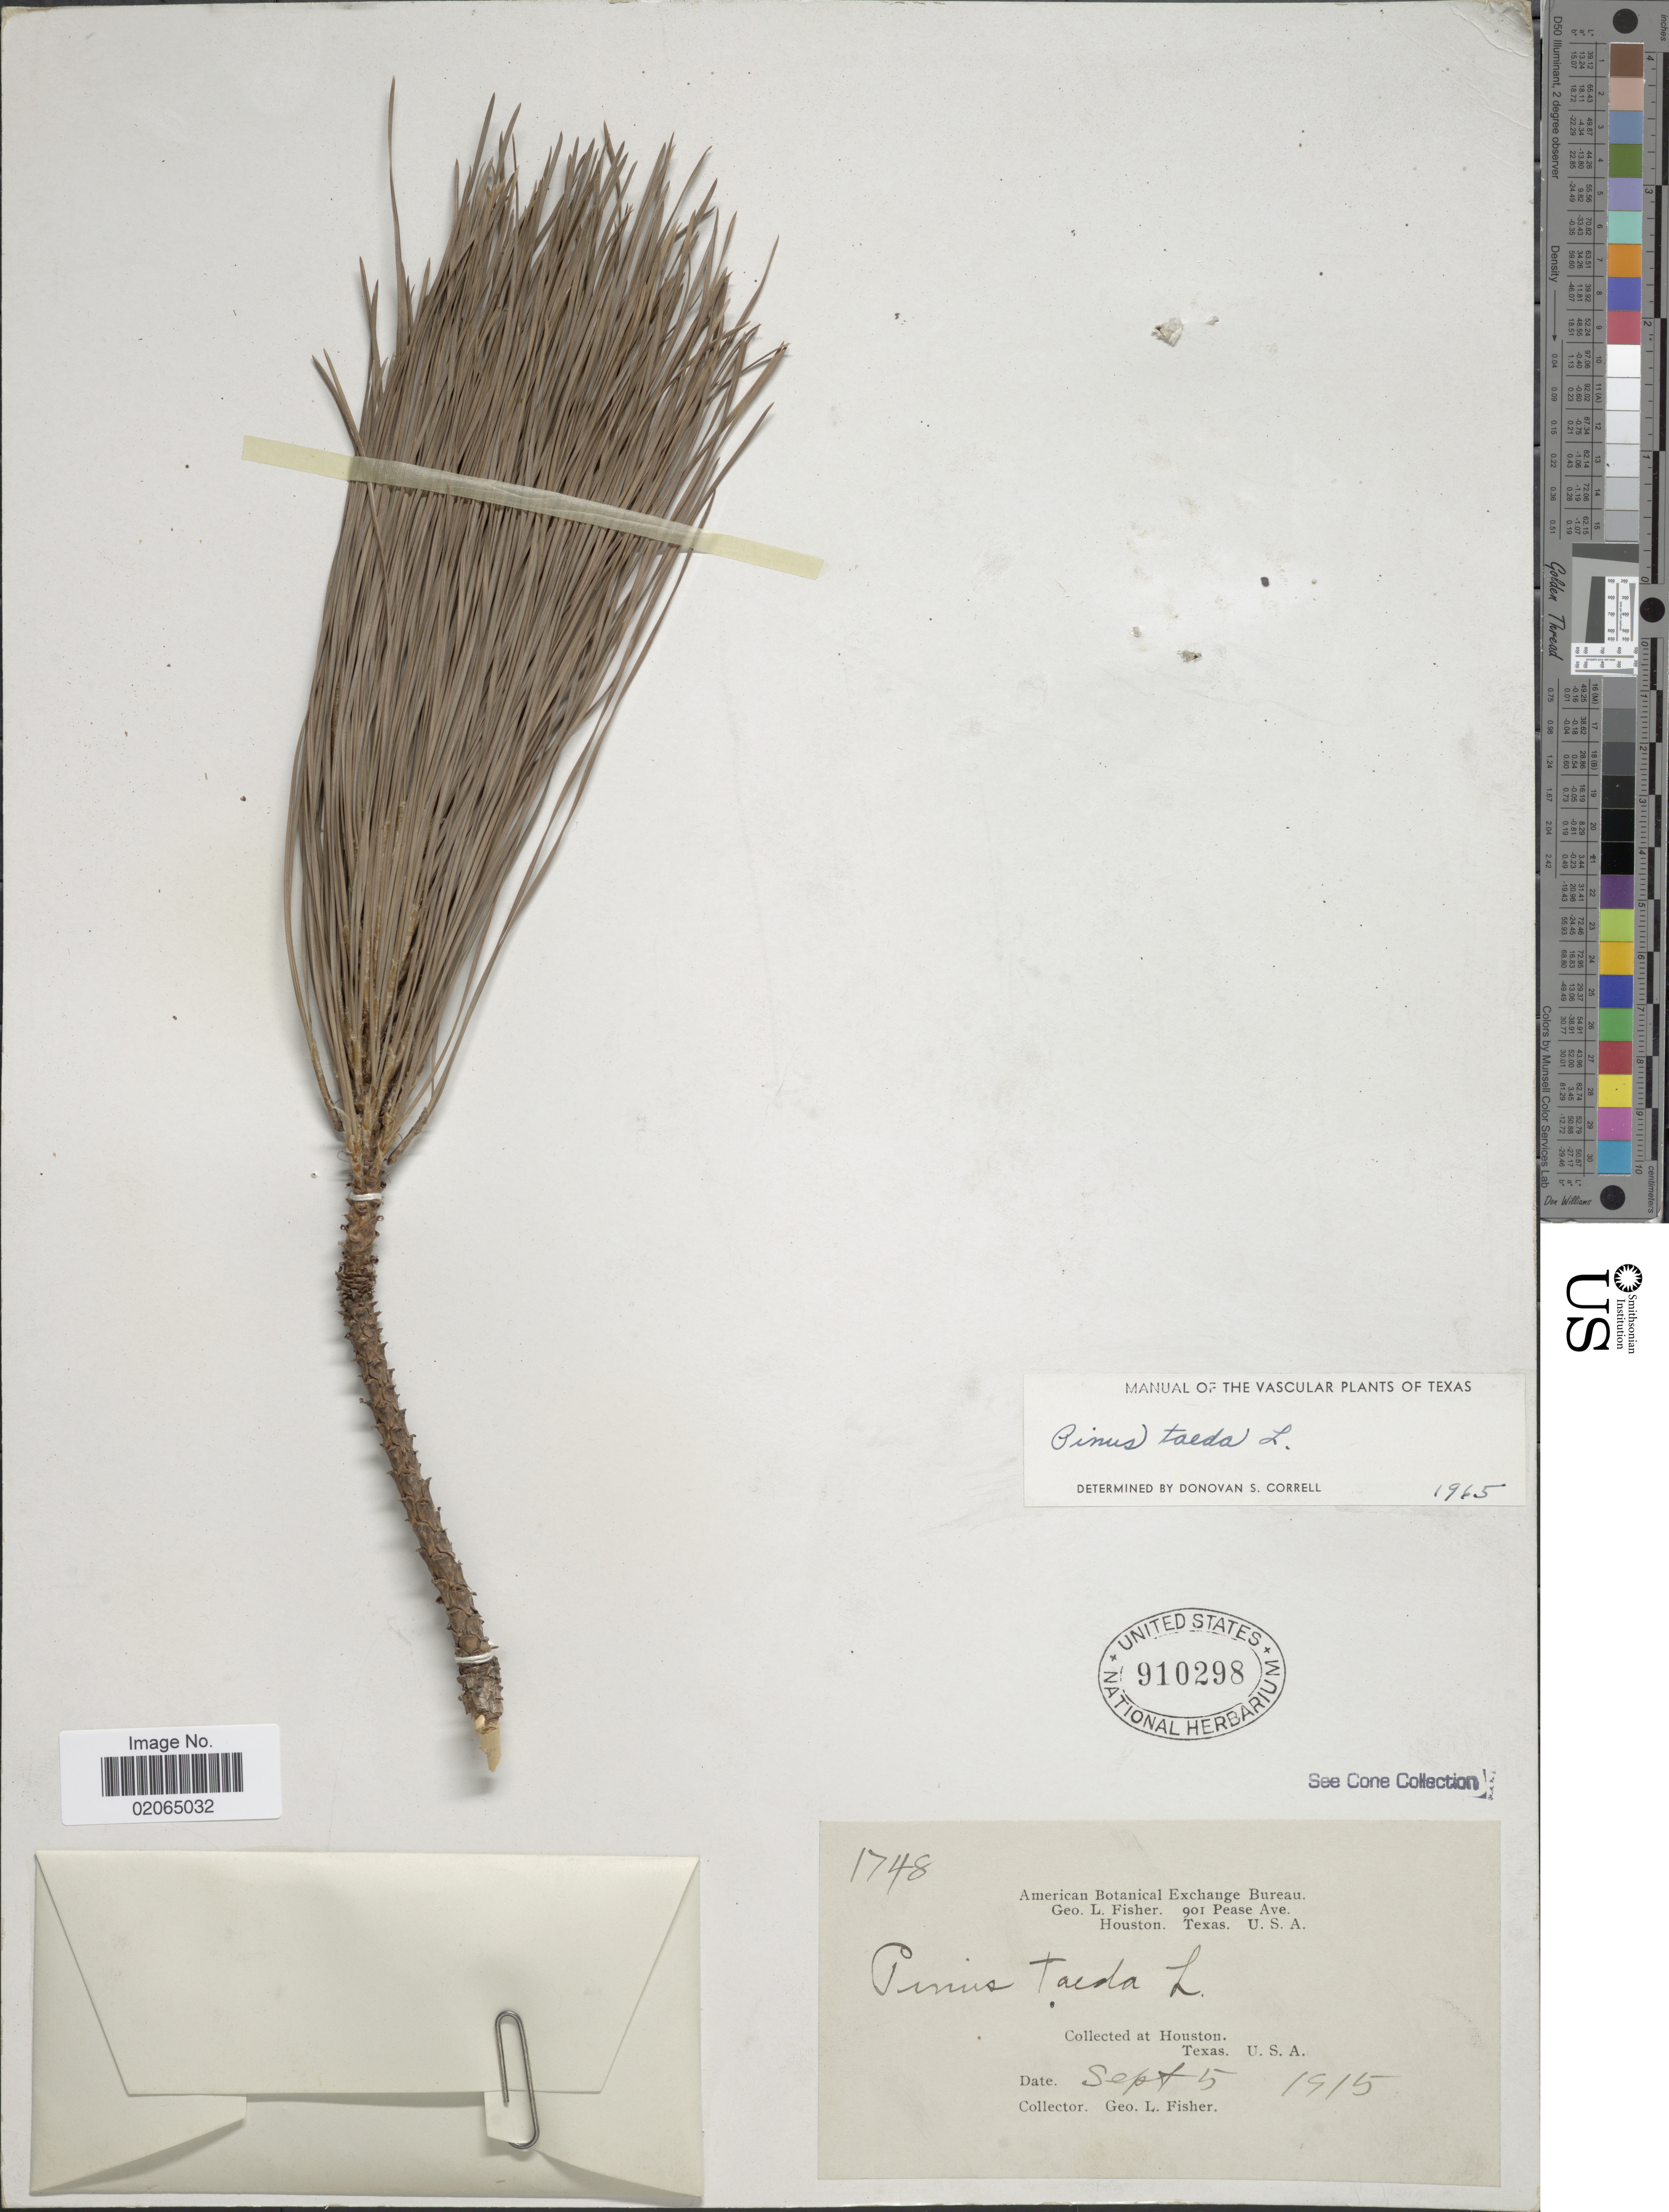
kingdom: Plantae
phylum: Tracheophyta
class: Pinopsida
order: Pinales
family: Pinaceae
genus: Pinus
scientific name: Pinus taeda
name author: L.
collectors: G. L. Fisher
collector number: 1748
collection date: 1915-09-05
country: United States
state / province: Texas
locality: Houston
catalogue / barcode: US 910298